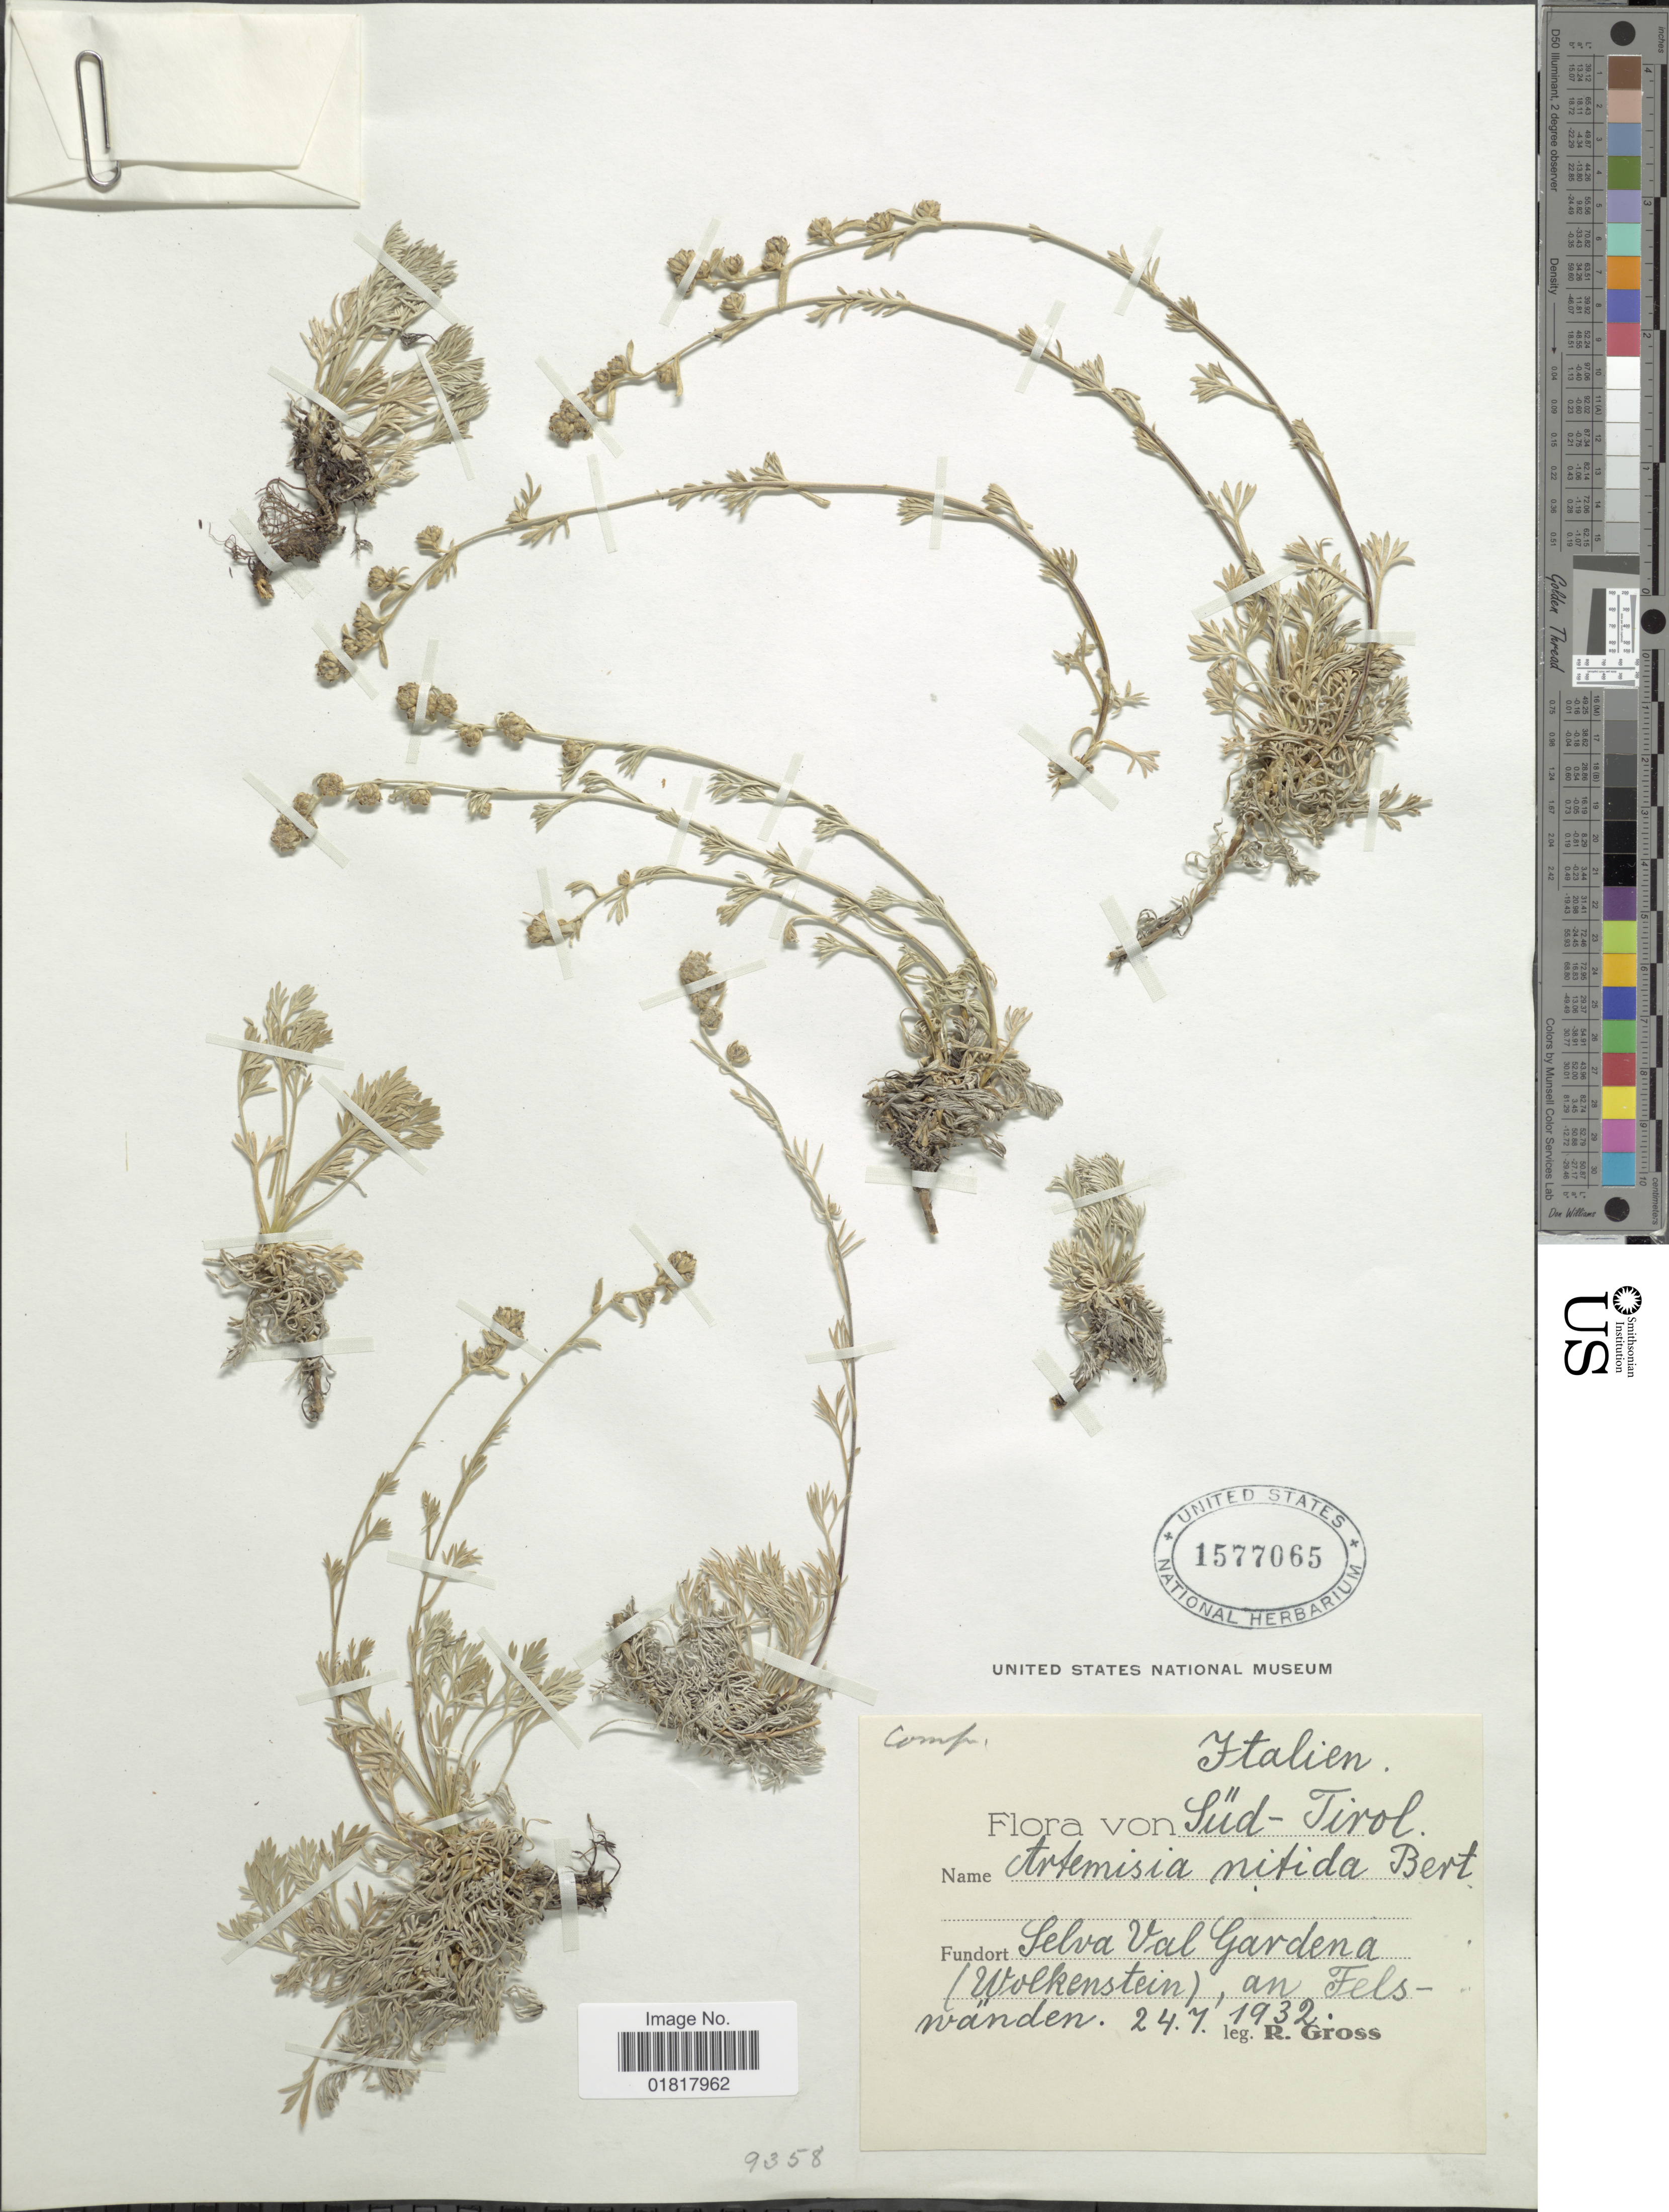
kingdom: Plantae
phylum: Tracheophyta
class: Magnoliopsida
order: Asterales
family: Asteraceae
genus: Artemisia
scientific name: Artemisia nitida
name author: Bertol.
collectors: R. Gross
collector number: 9358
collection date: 1932-07-24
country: Italy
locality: Italien, Süd-Tirol, Selva Val garden a (Wolkenstein), an felswänden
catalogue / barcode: US 1577065